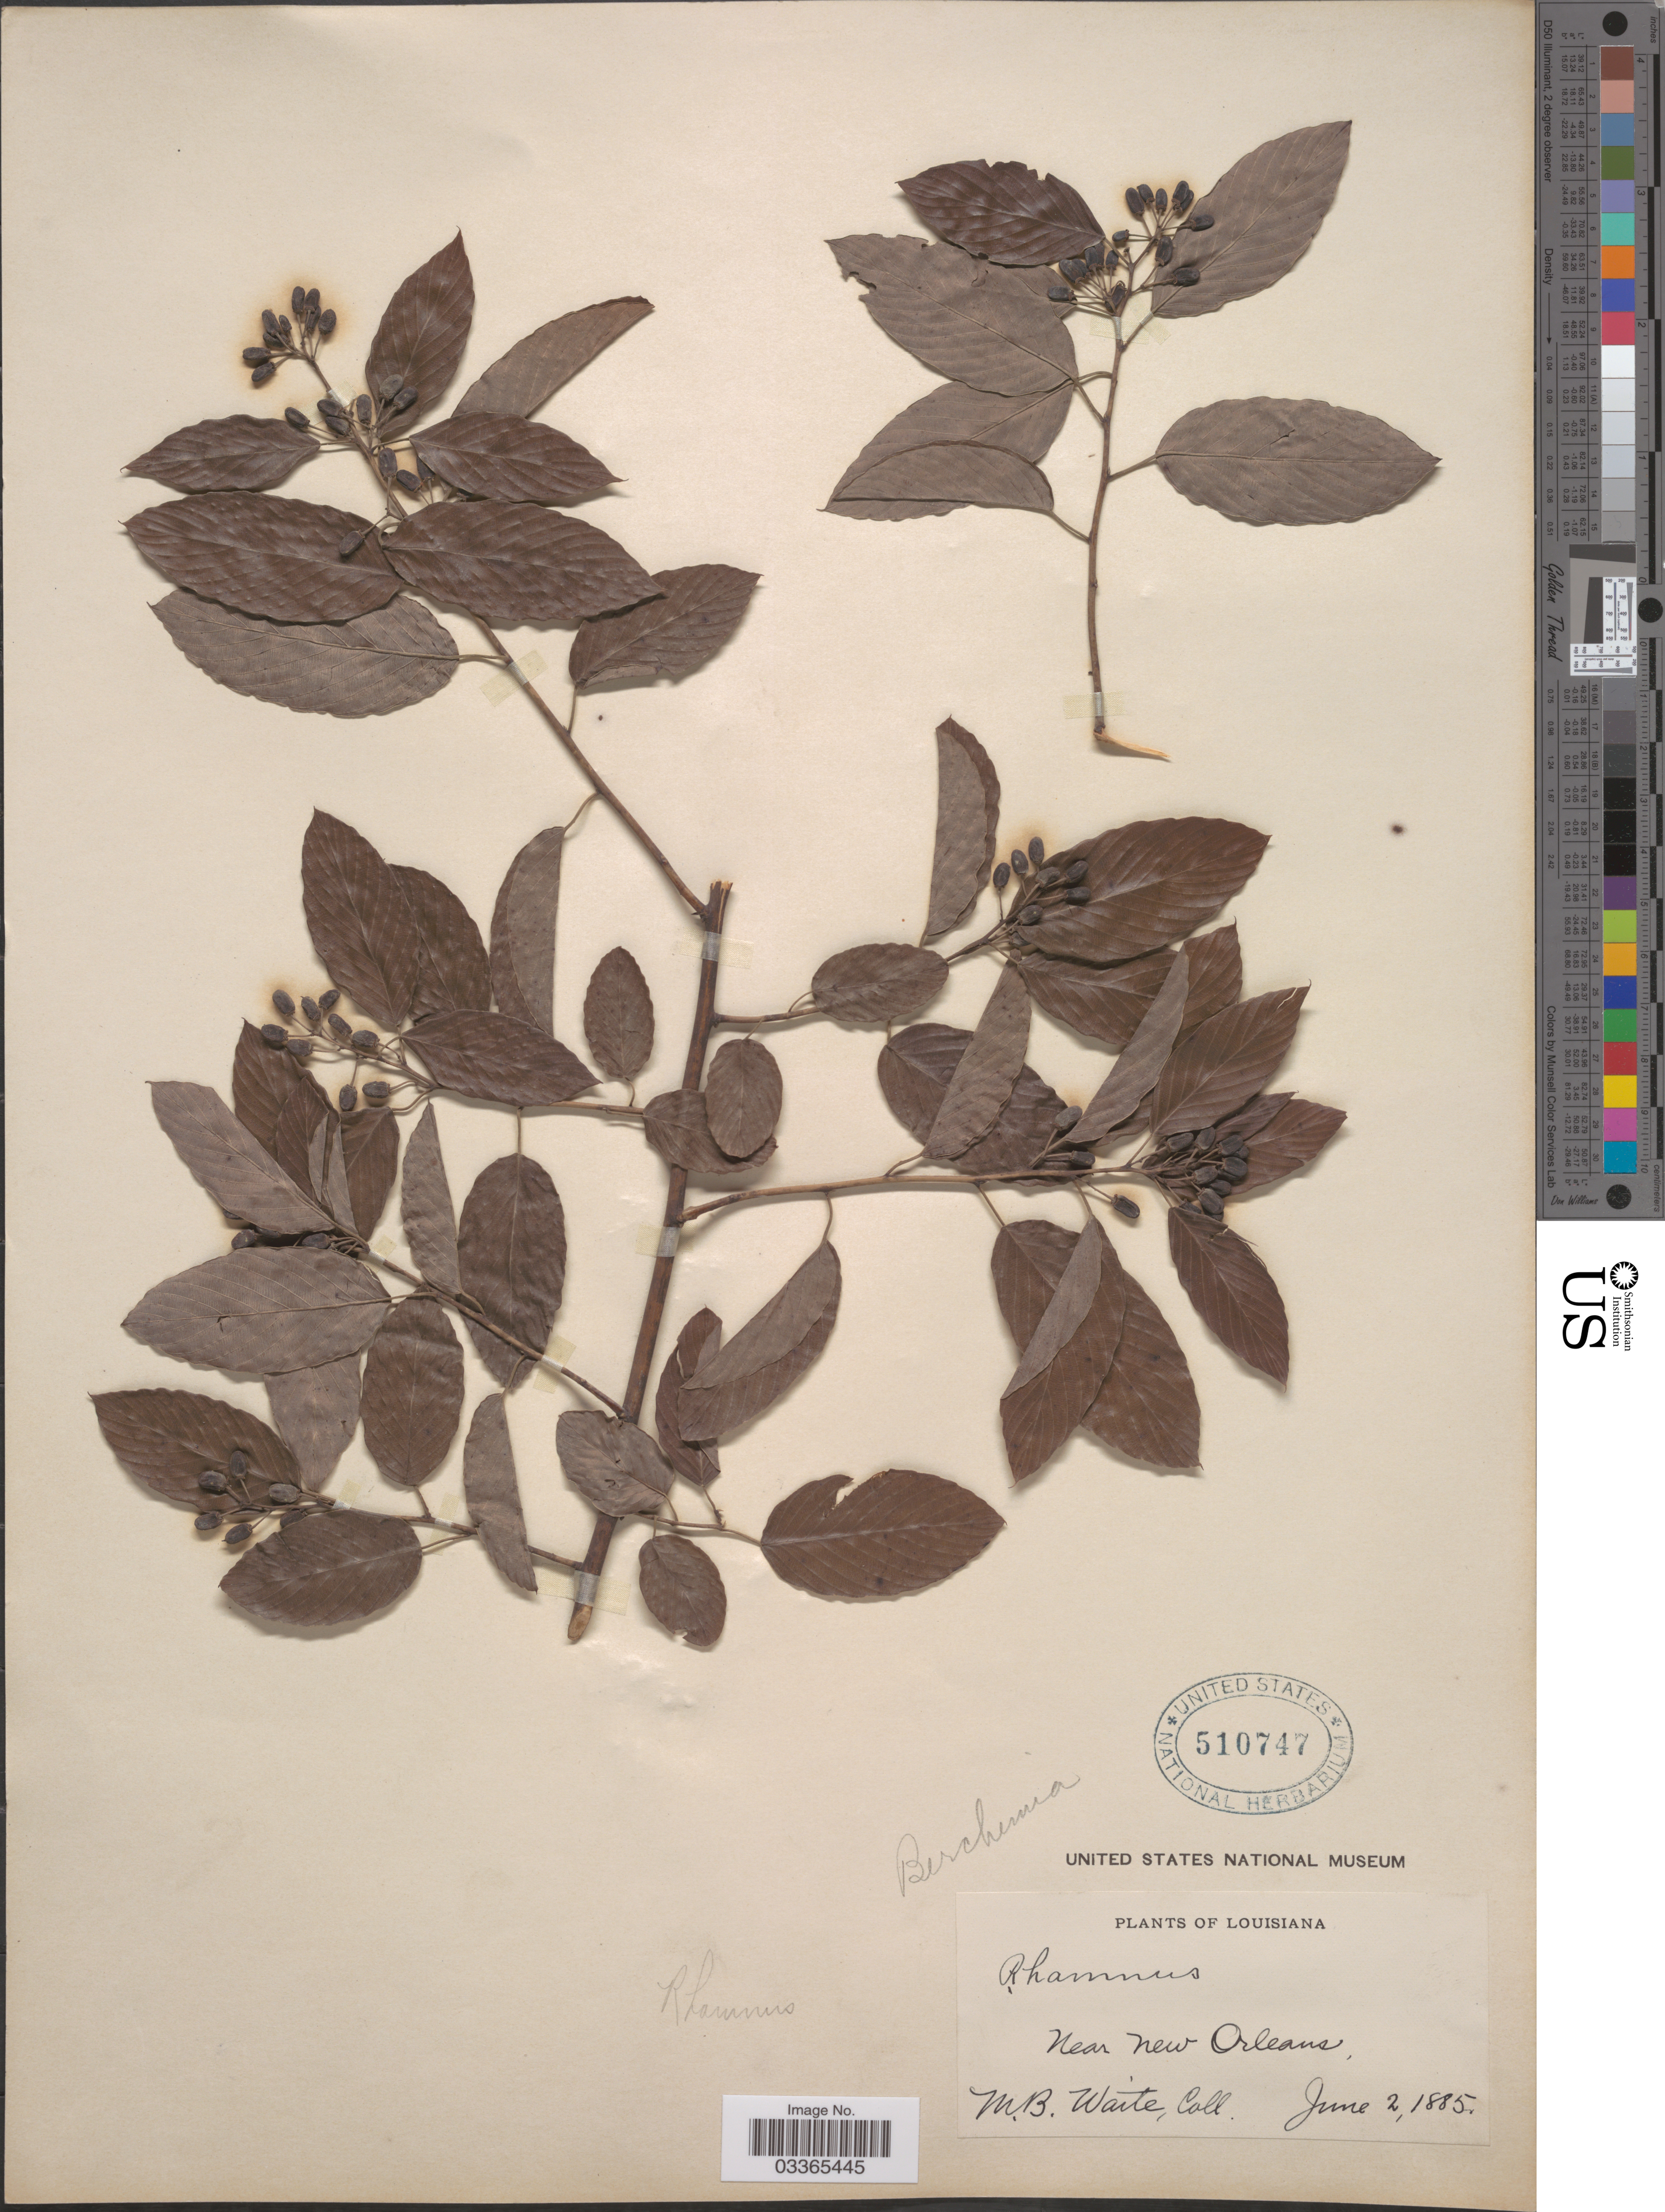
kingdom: Plantae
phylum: Tracheophyta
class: Magnoliopsida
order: Rosales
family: Rhamnaceae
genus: Berchemia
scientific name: Berchemia scandens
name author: (Hill) K. Koch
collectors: M. B. Waite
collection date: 1885-06-02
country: United States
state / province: Louisiana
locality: Near New Orleans.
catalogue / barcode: US 510747